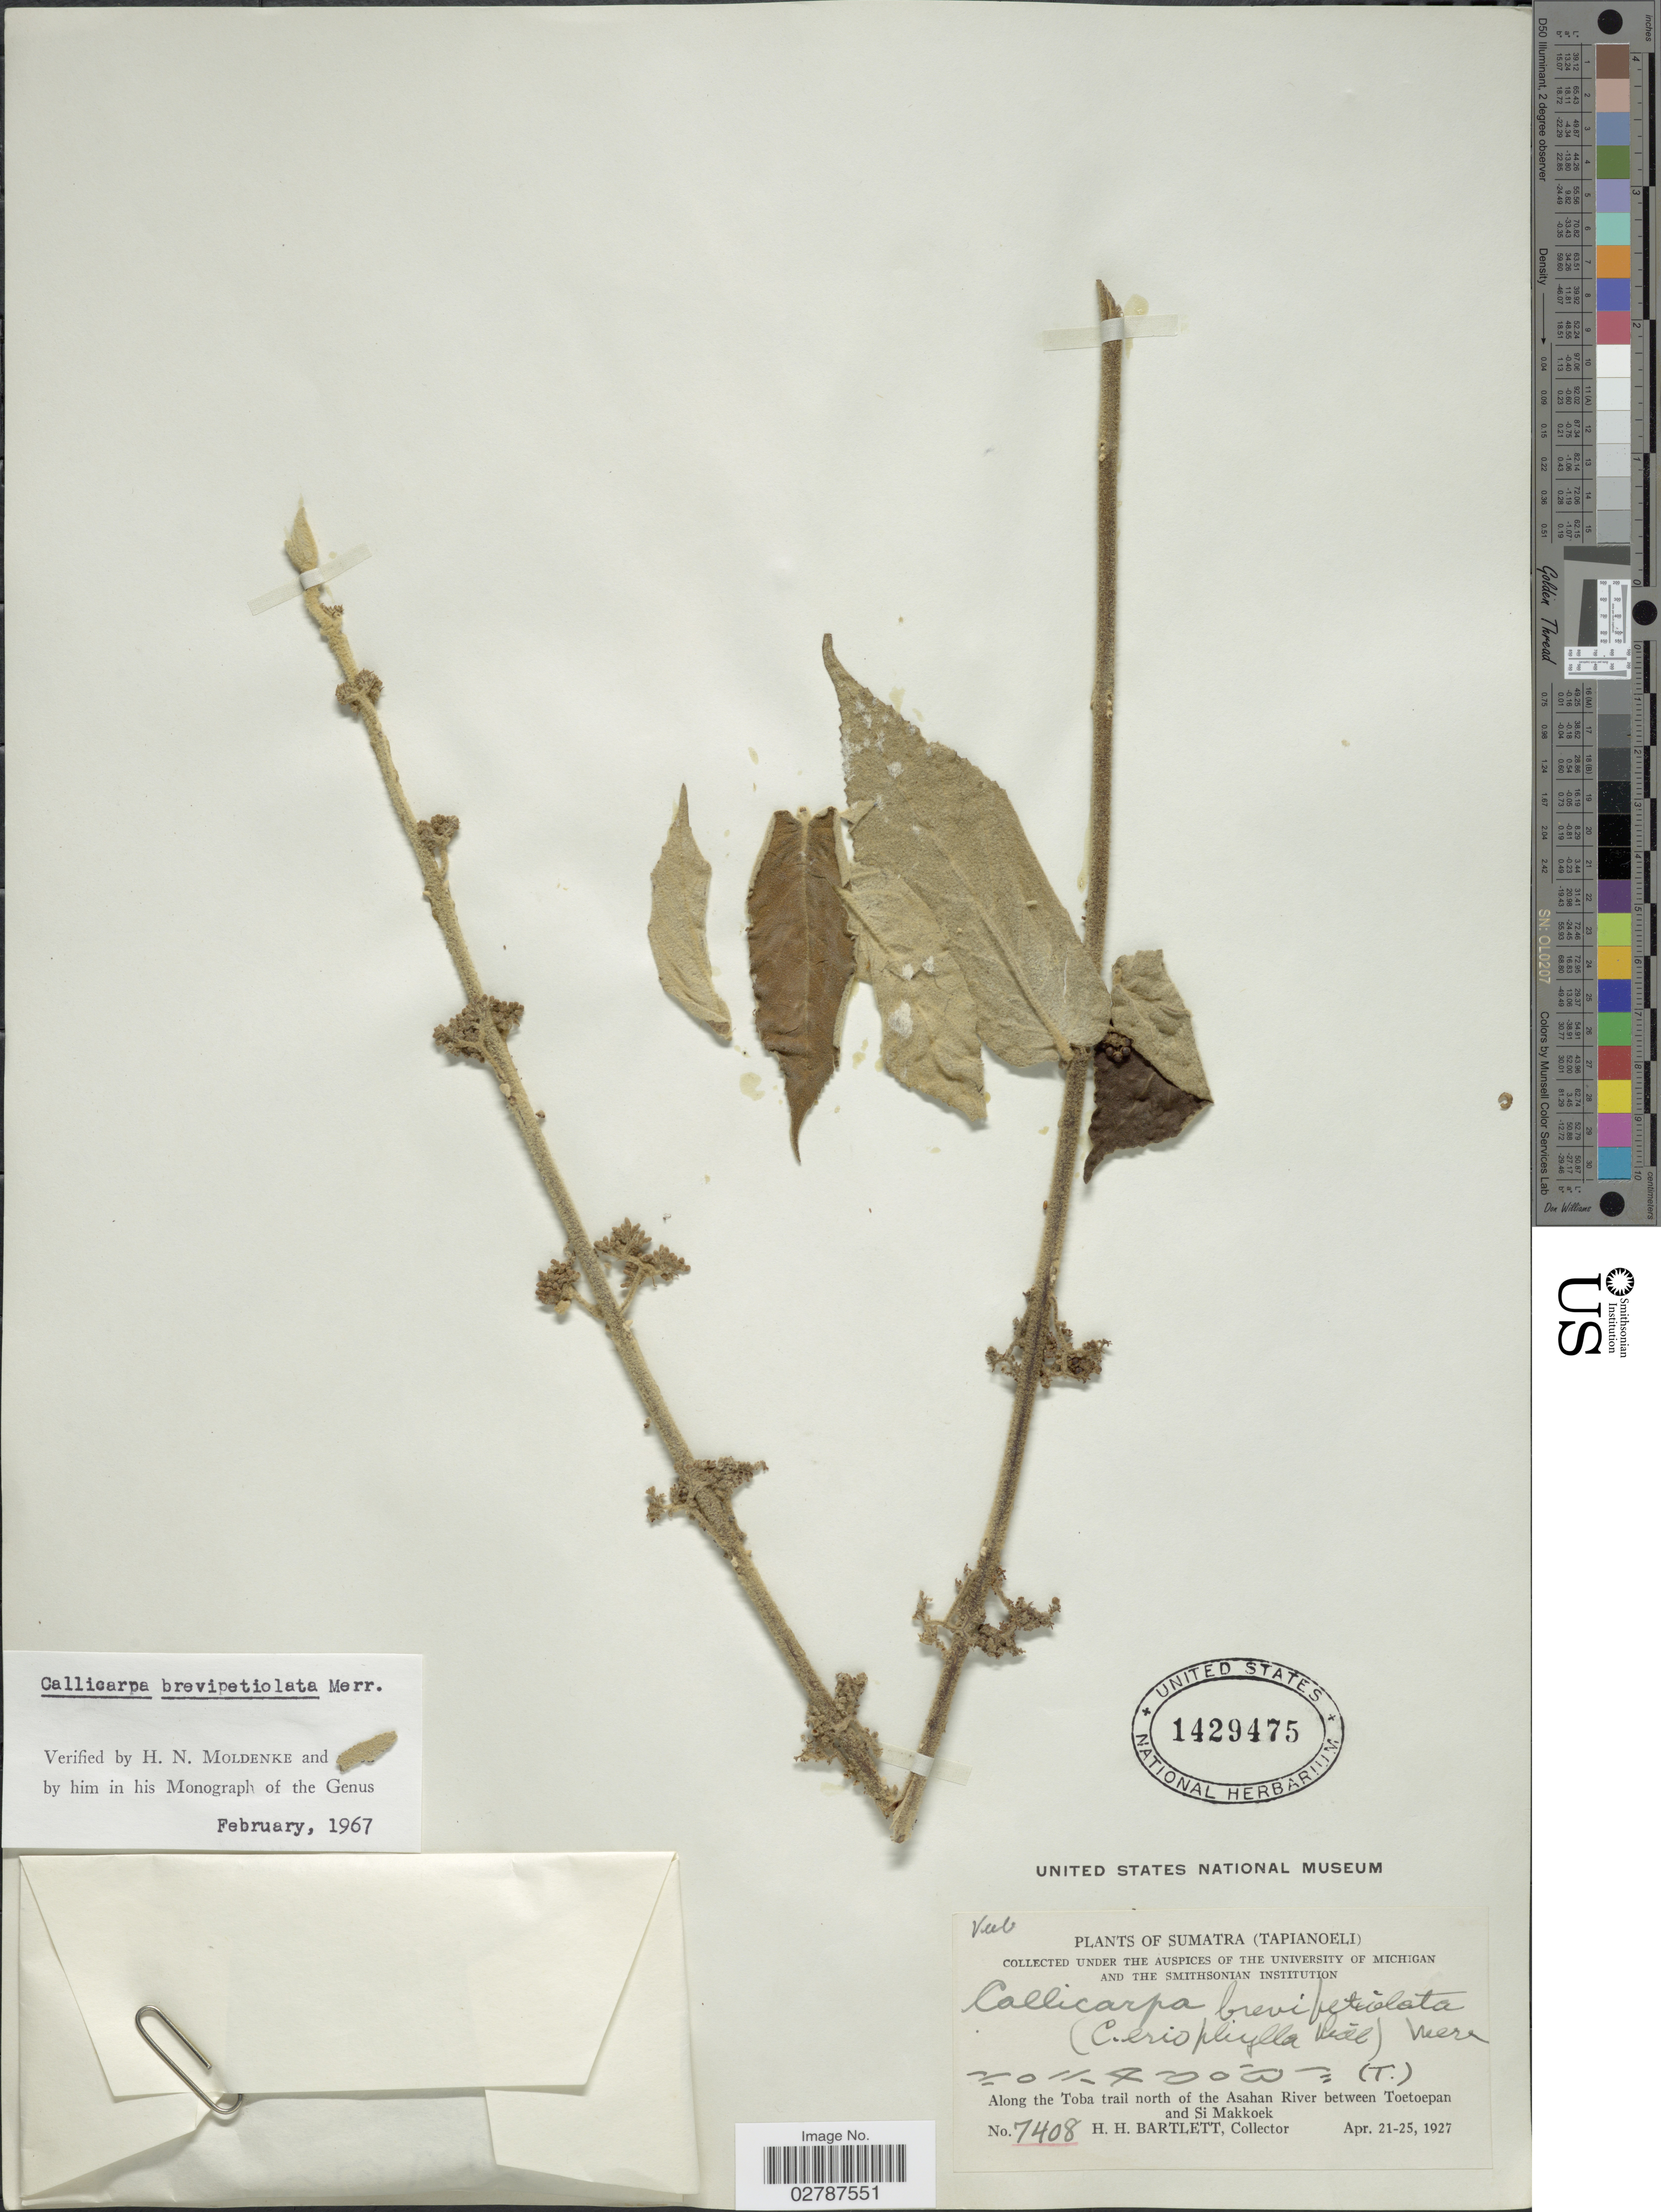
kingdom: Plantae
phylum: Tracheophyta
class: Magnoliopsida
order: Lamiales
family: Lamiaceae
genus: Callicarpa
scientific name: Callicarpa brevipetiolata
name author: Merr.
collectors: H. H. Bartlett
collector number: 7408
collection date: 1927-04-21/1927-04-25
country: Indonesia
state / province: Sumatra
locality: (Tapianoeli). Along the Toba trail north of the Asahan River between Toetoepan and Si Makkoek.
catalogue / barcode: US 1429475